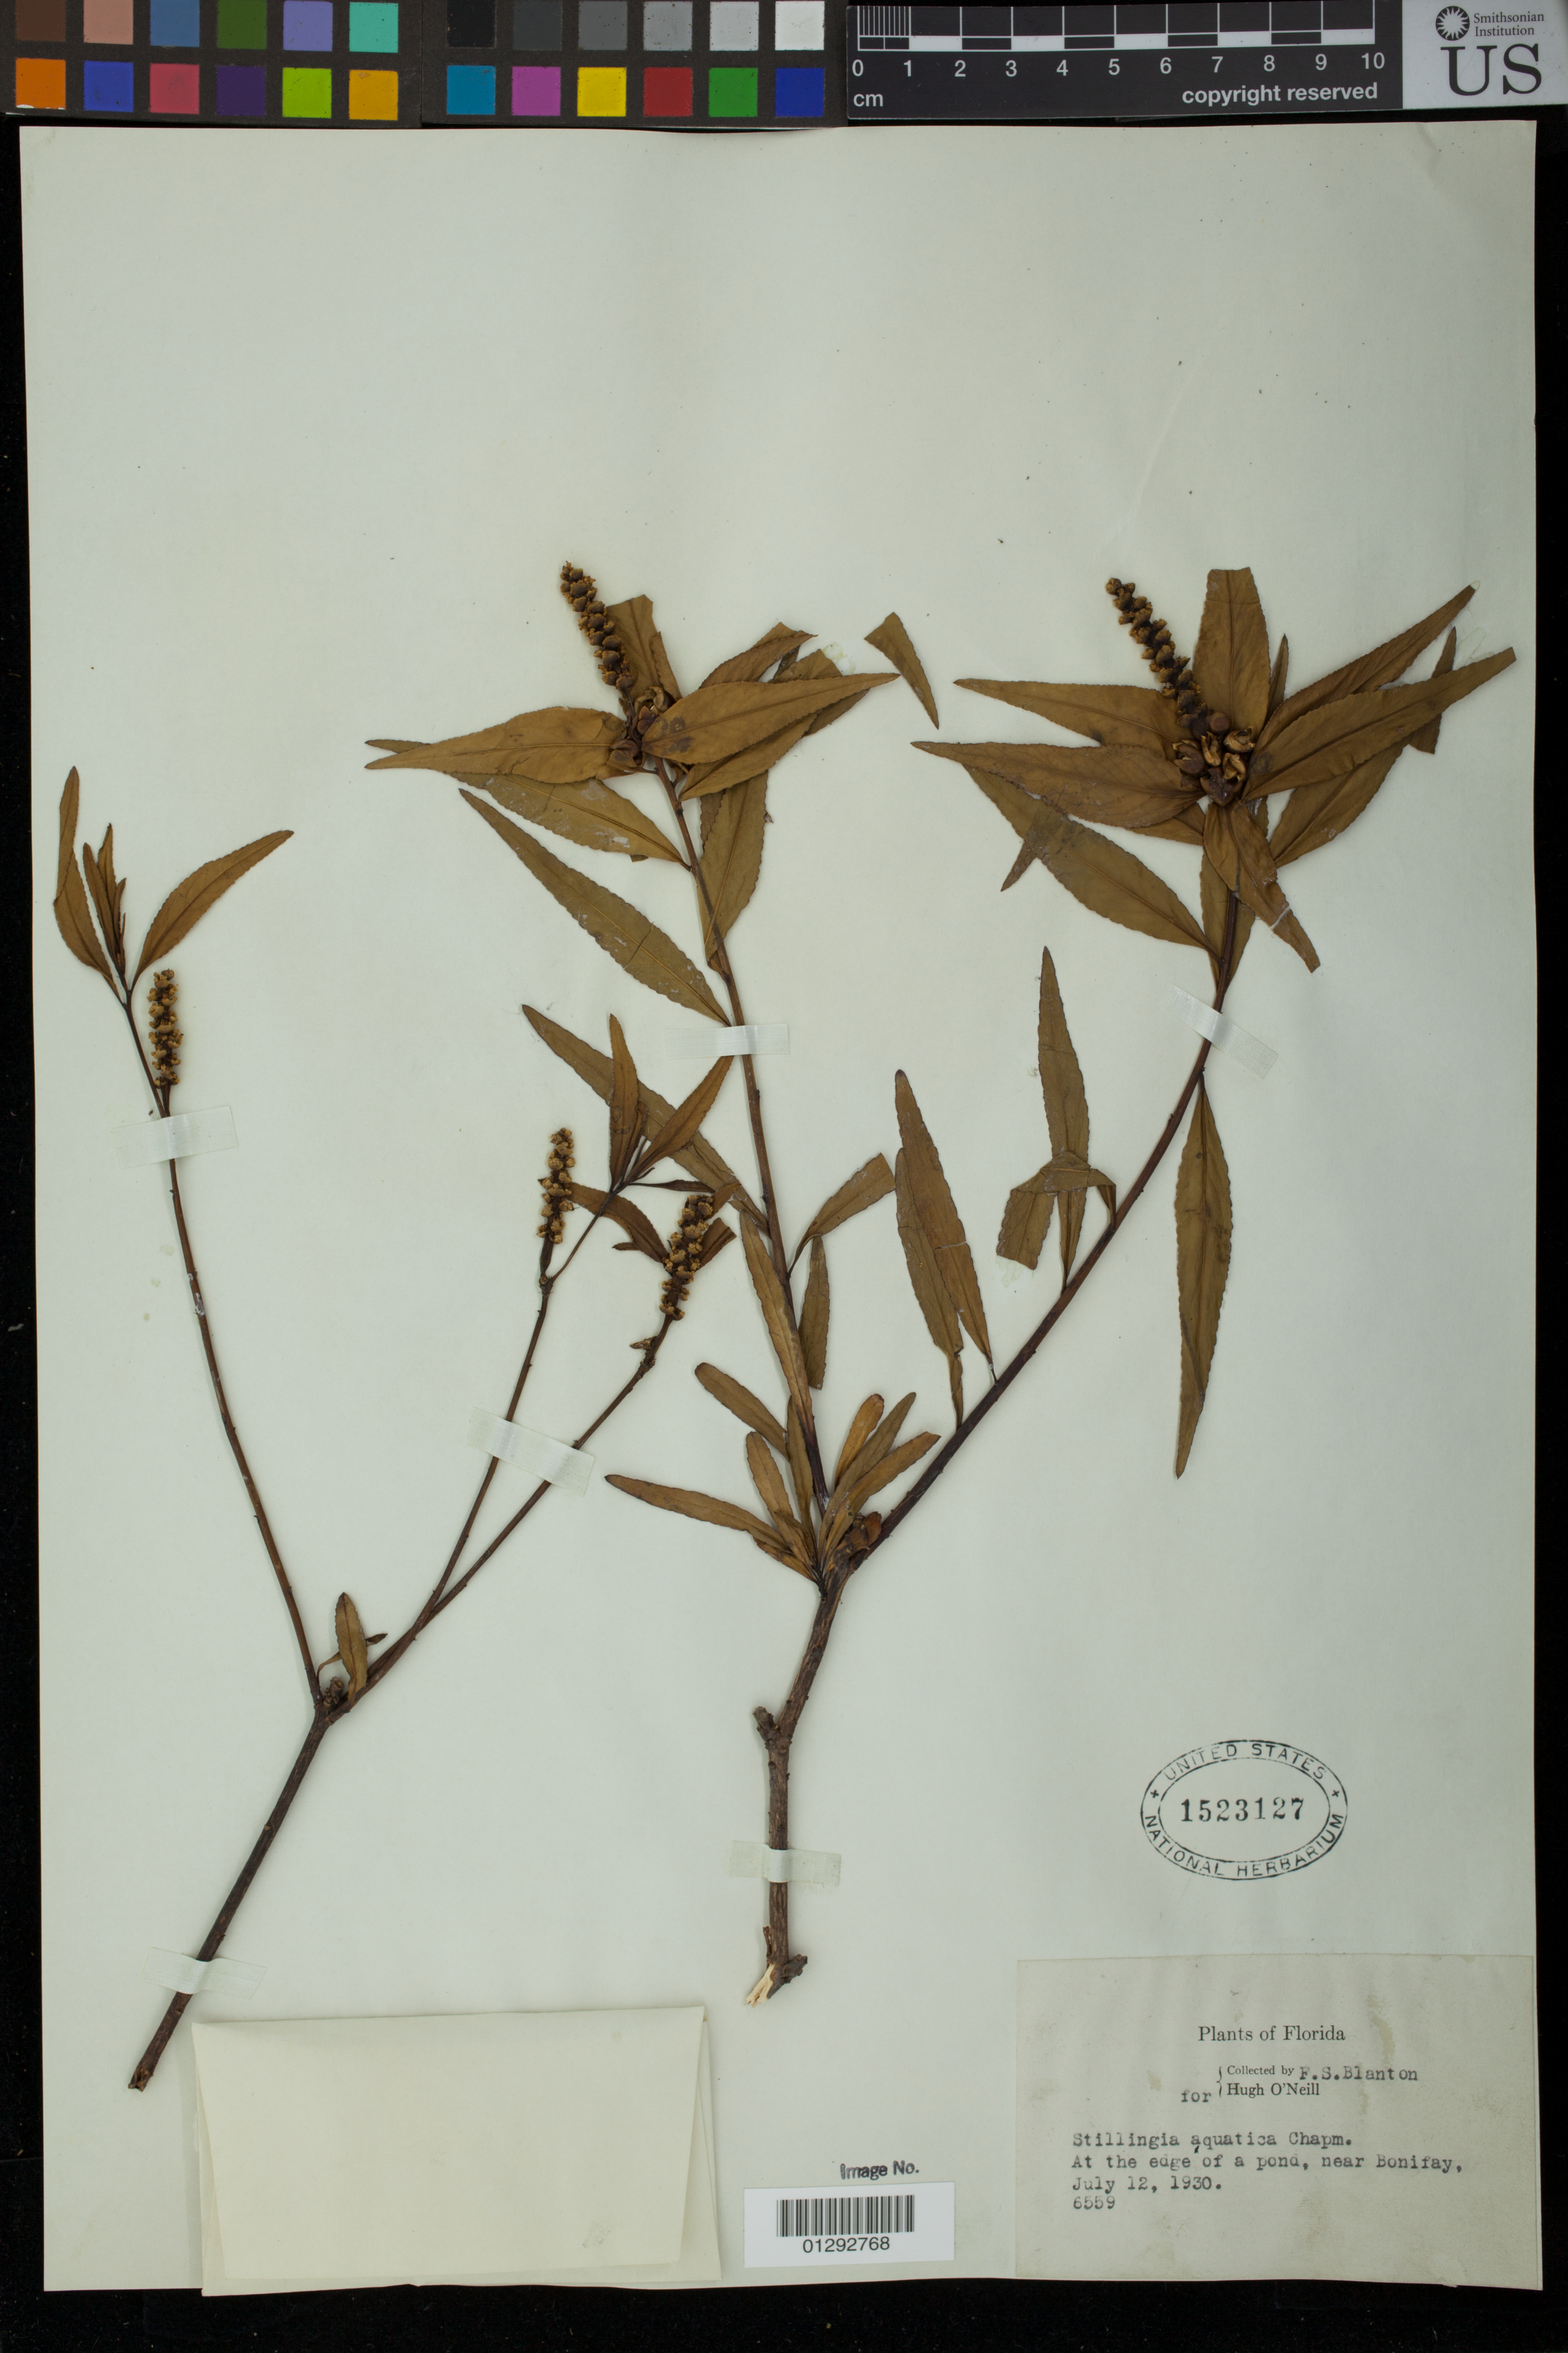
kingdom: Plantae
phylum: Tracheophyta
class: Magnoliopsida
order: Malpighiales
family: Euphorbiaceae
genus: Stillingia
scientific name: Stillingia aquatica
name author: Chapm.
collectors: F. S. Blanton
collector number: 6559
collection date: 1930-07-12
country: United States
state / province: Florida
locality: Near Bonifay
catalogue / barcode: US 1523127